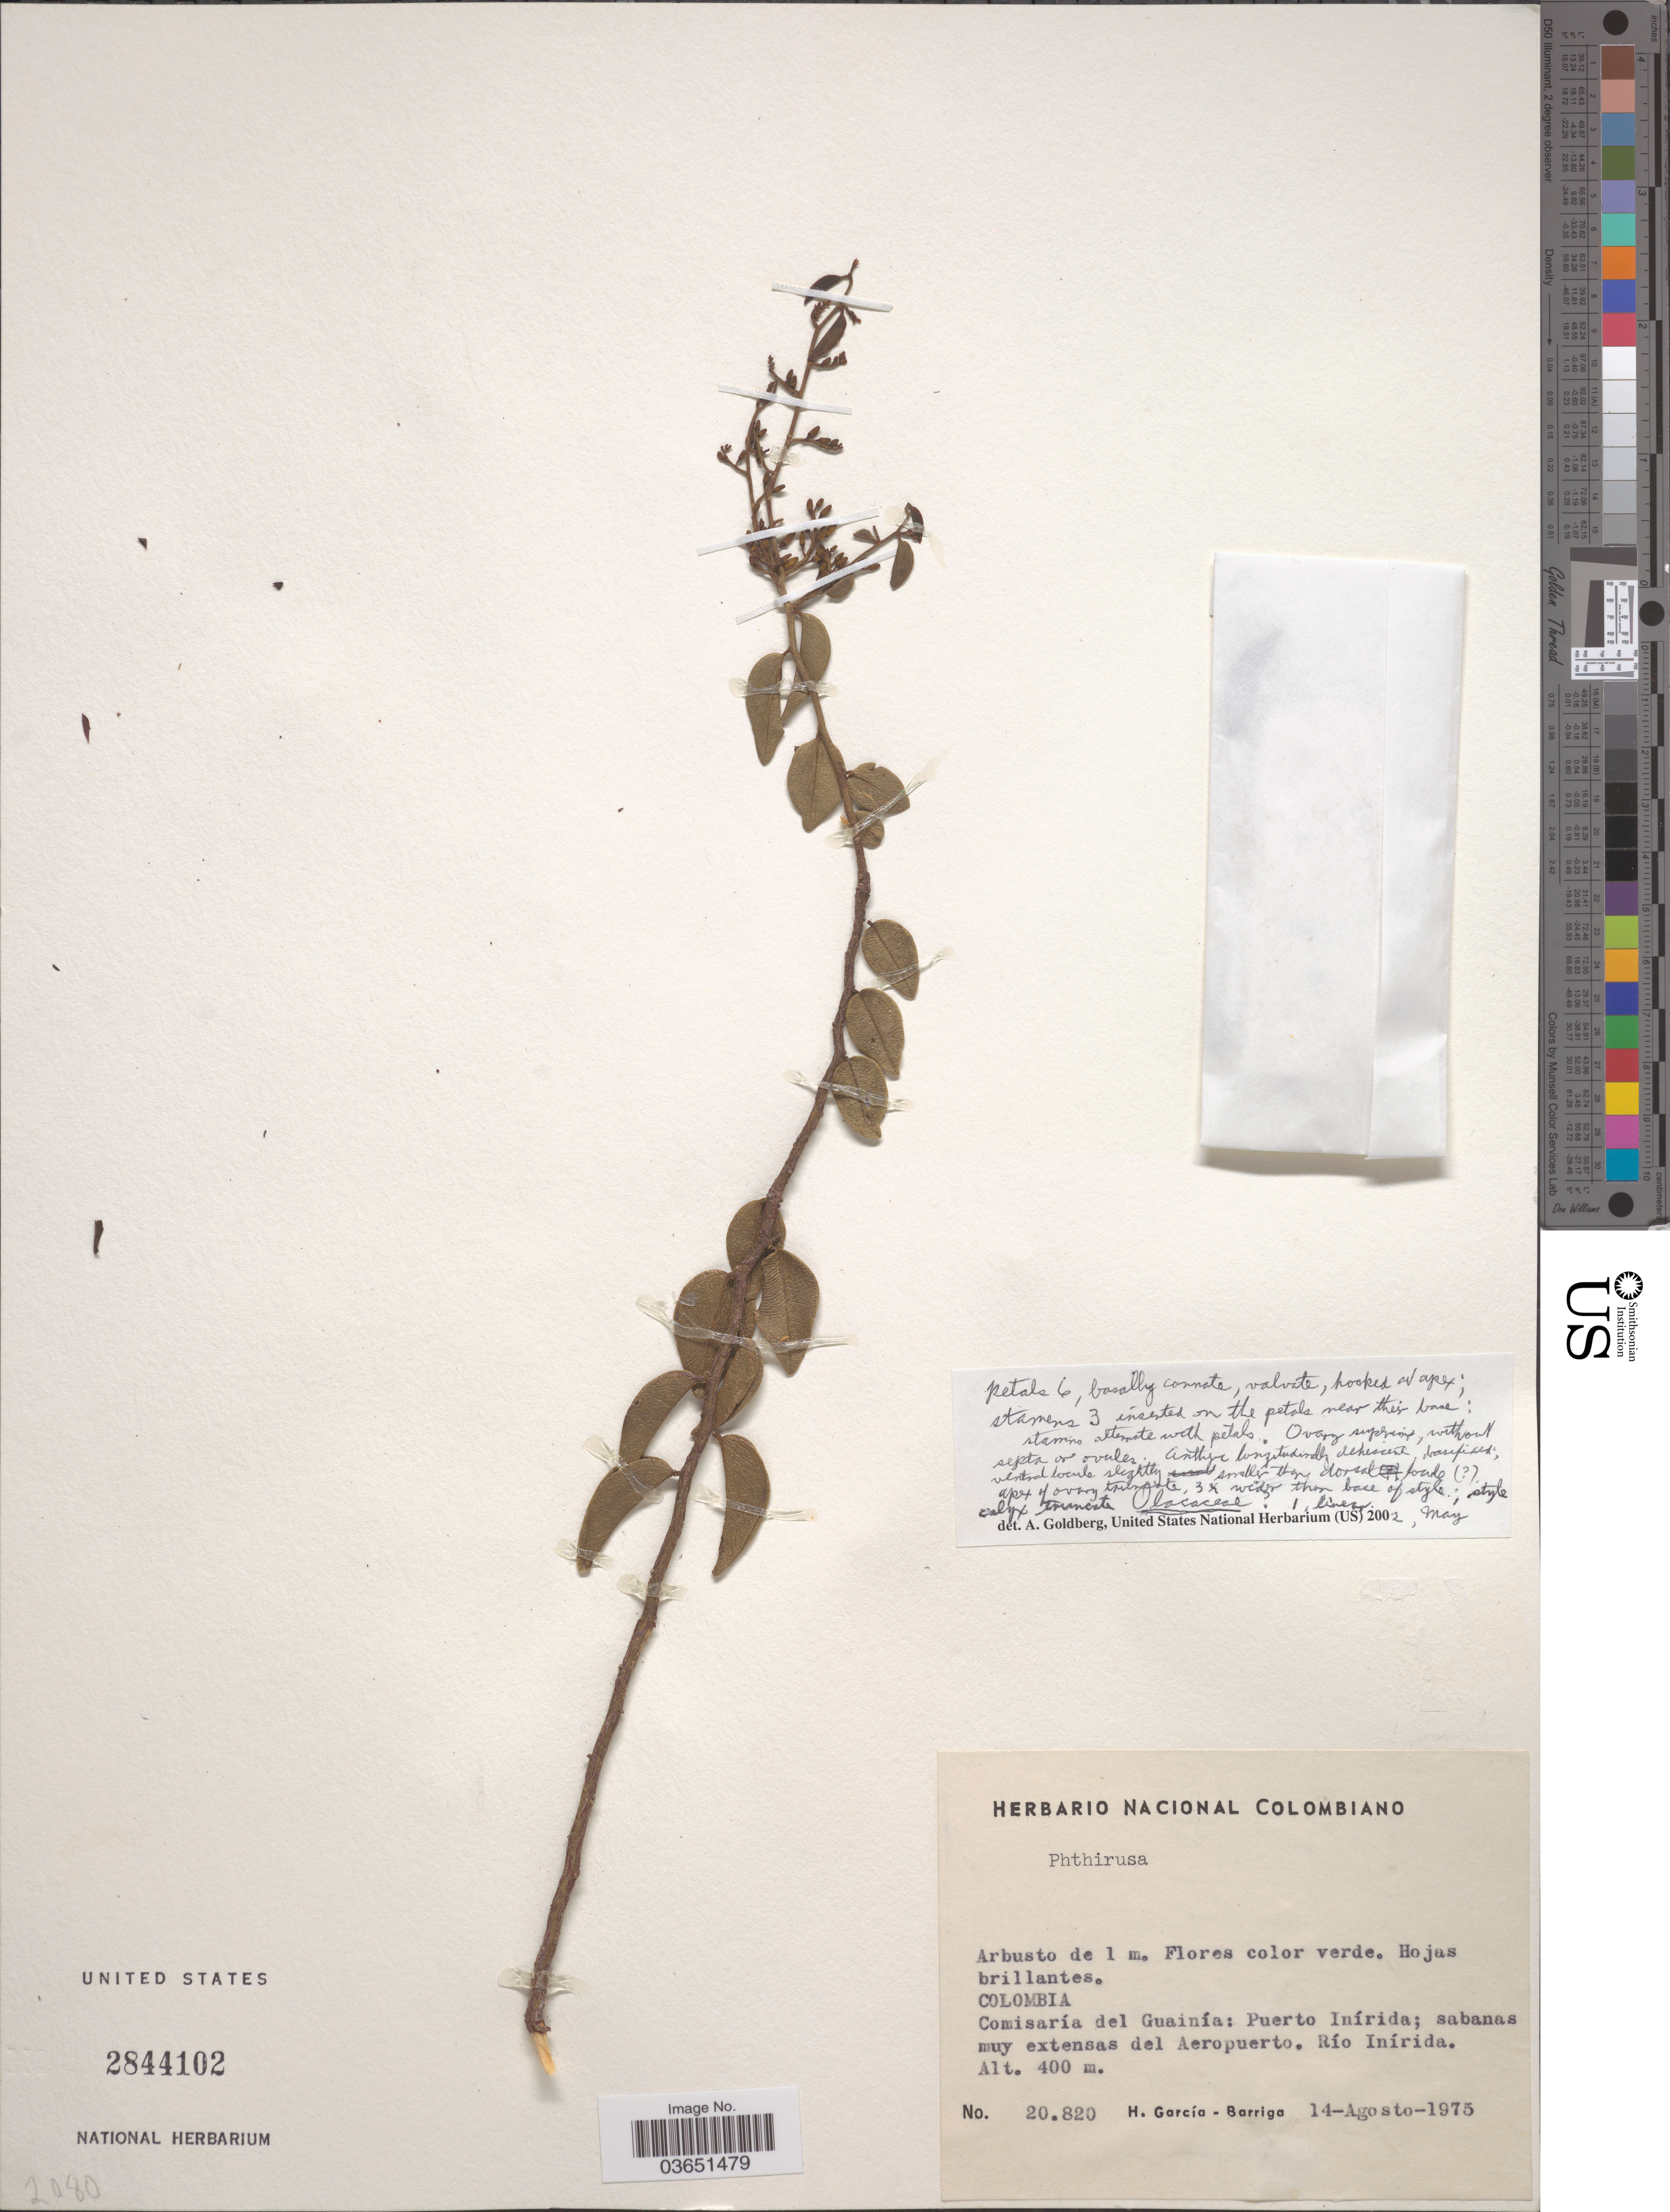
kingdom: Plantae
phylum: Tracheophyta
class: Magnoliopsida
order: Santalales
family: Olacaceae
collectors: H. García Barriga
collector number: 20820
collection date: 1975-08-14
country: Colombia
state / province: Guainía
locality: Comisaría del Guainía: Puerto Inírida; sabanas muy extensas del Aeropuerto. Río Inírida.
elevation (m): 400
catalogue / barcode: US 2844102